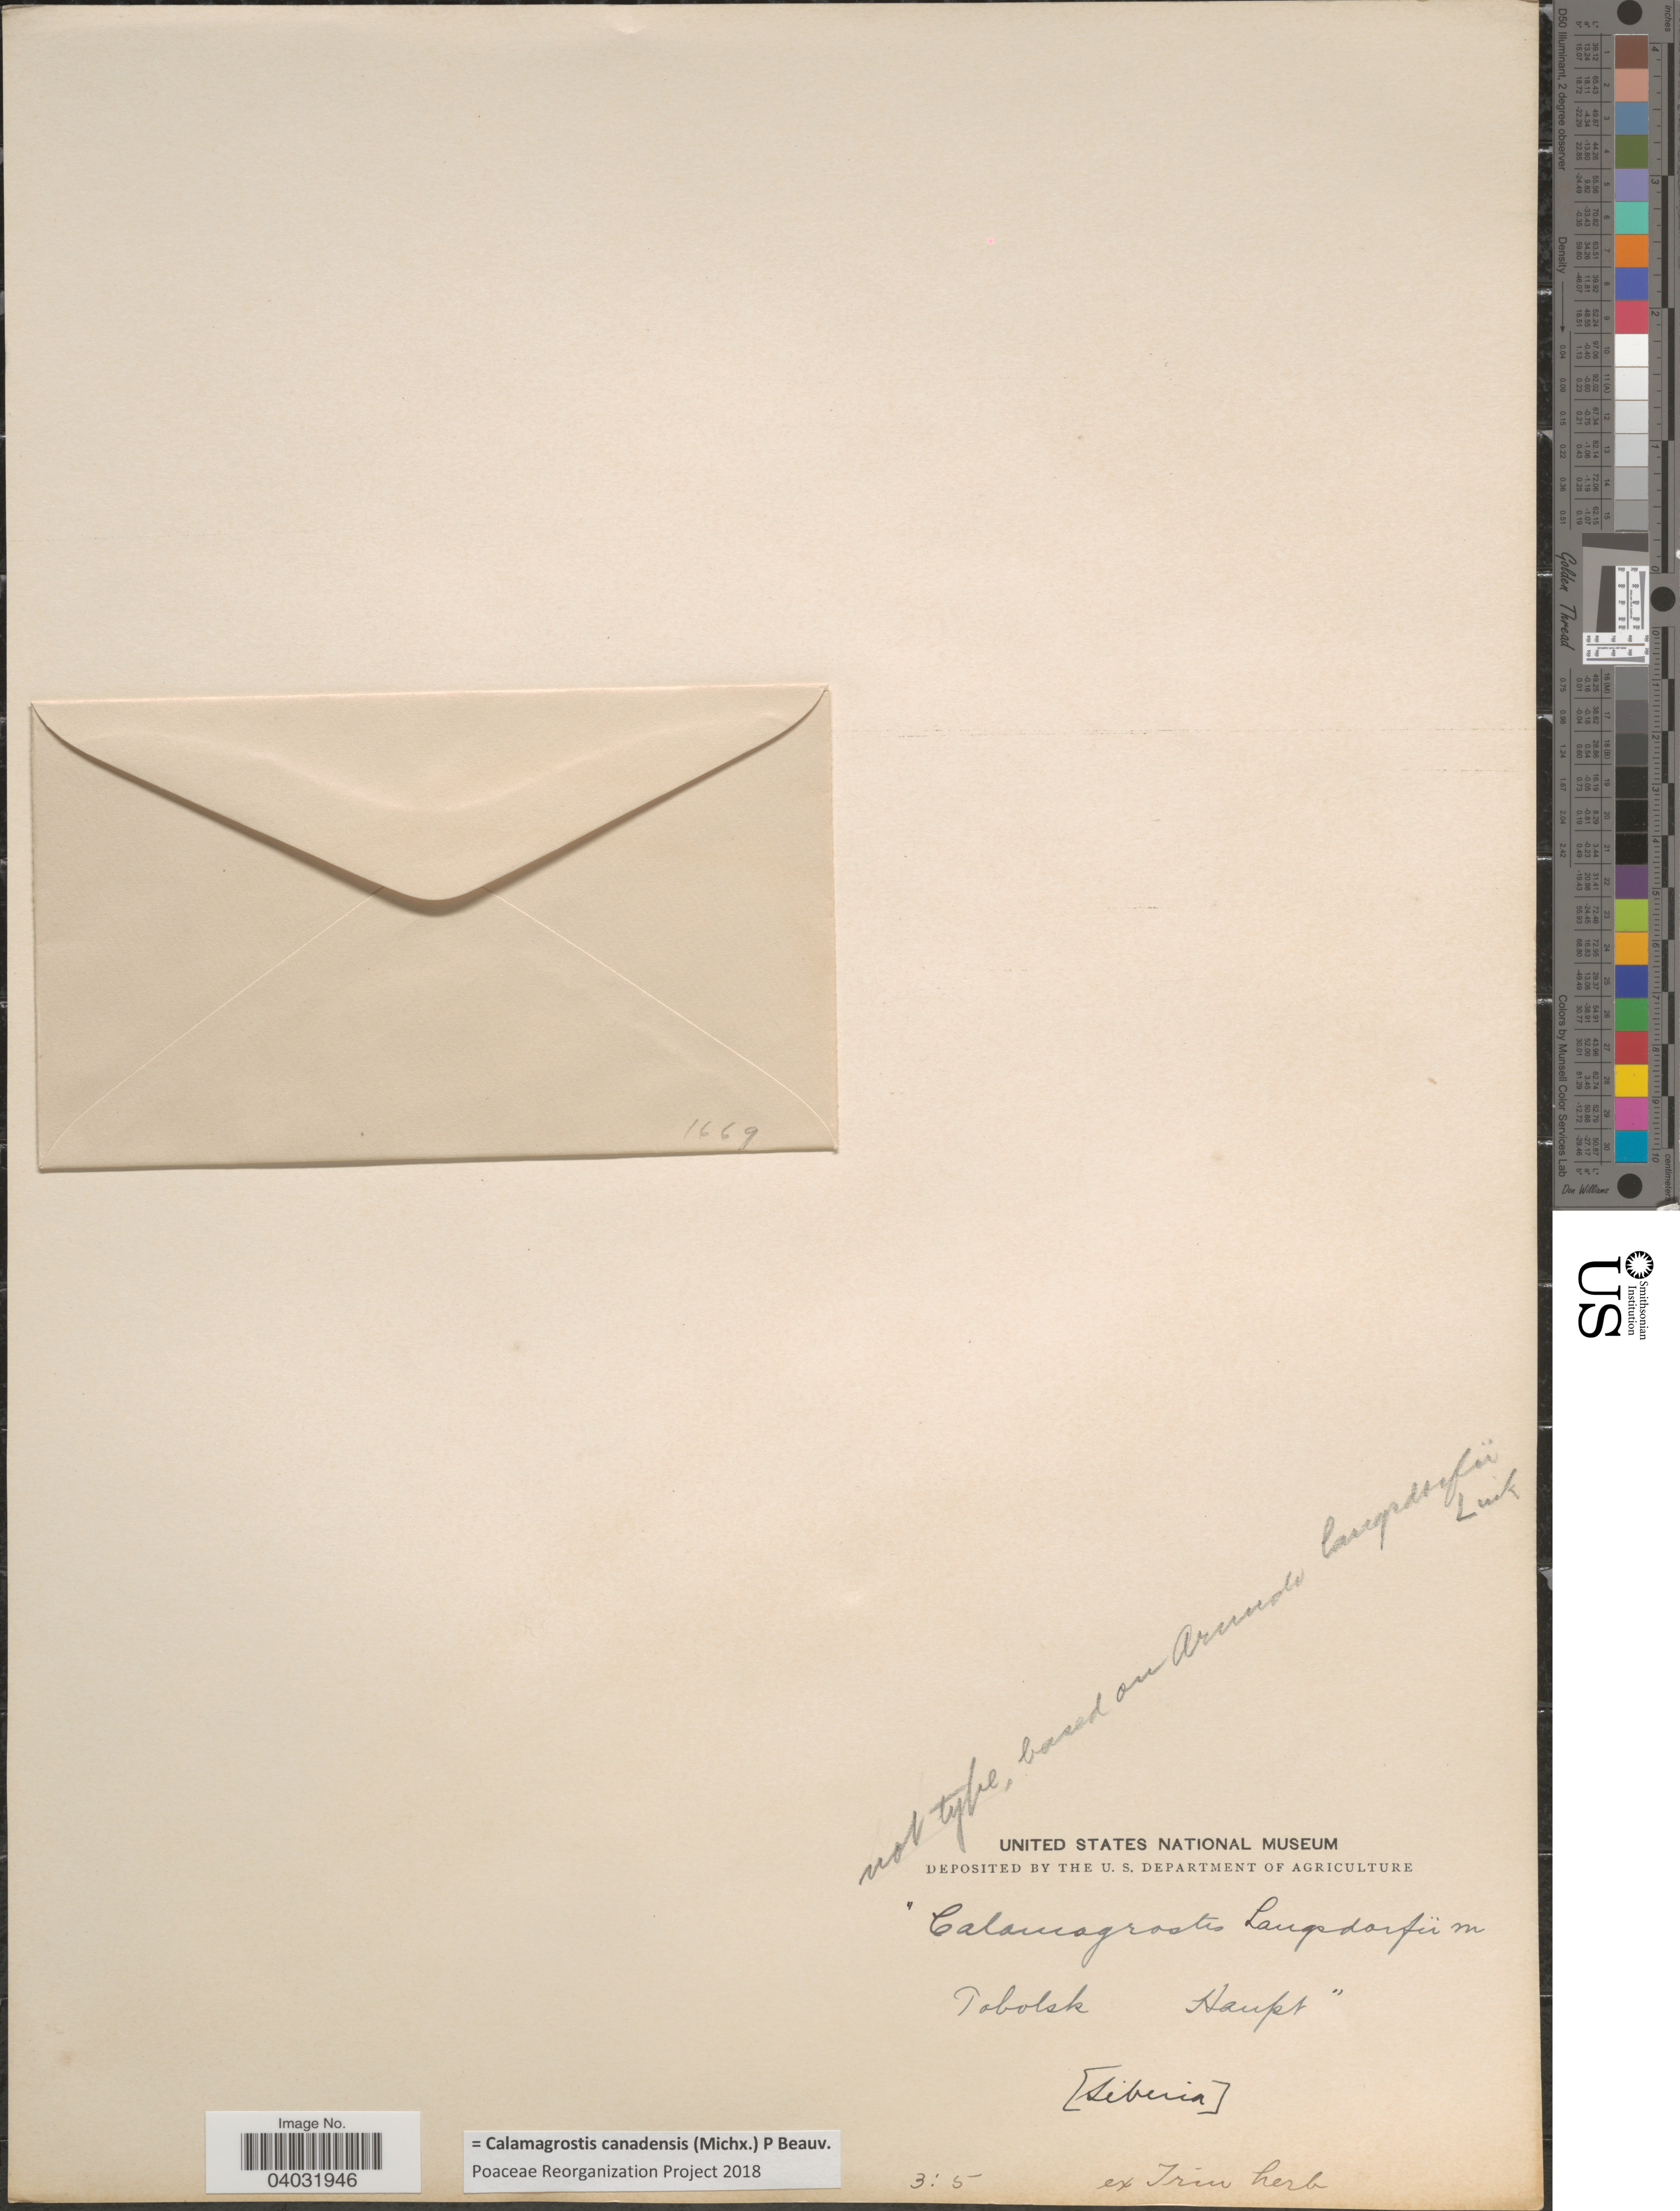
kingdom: Plantae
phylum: Tracheophyta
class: Liliopsida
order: Poales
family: Poaceae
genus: Calamagrostis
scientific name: Calamagrostis canadensis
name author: (Michx.) P. Beauv.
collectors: Ex herb. Trin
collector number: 3:5?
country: Russian Federation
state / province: Tyumen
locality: Tobolsk. [Siberia].